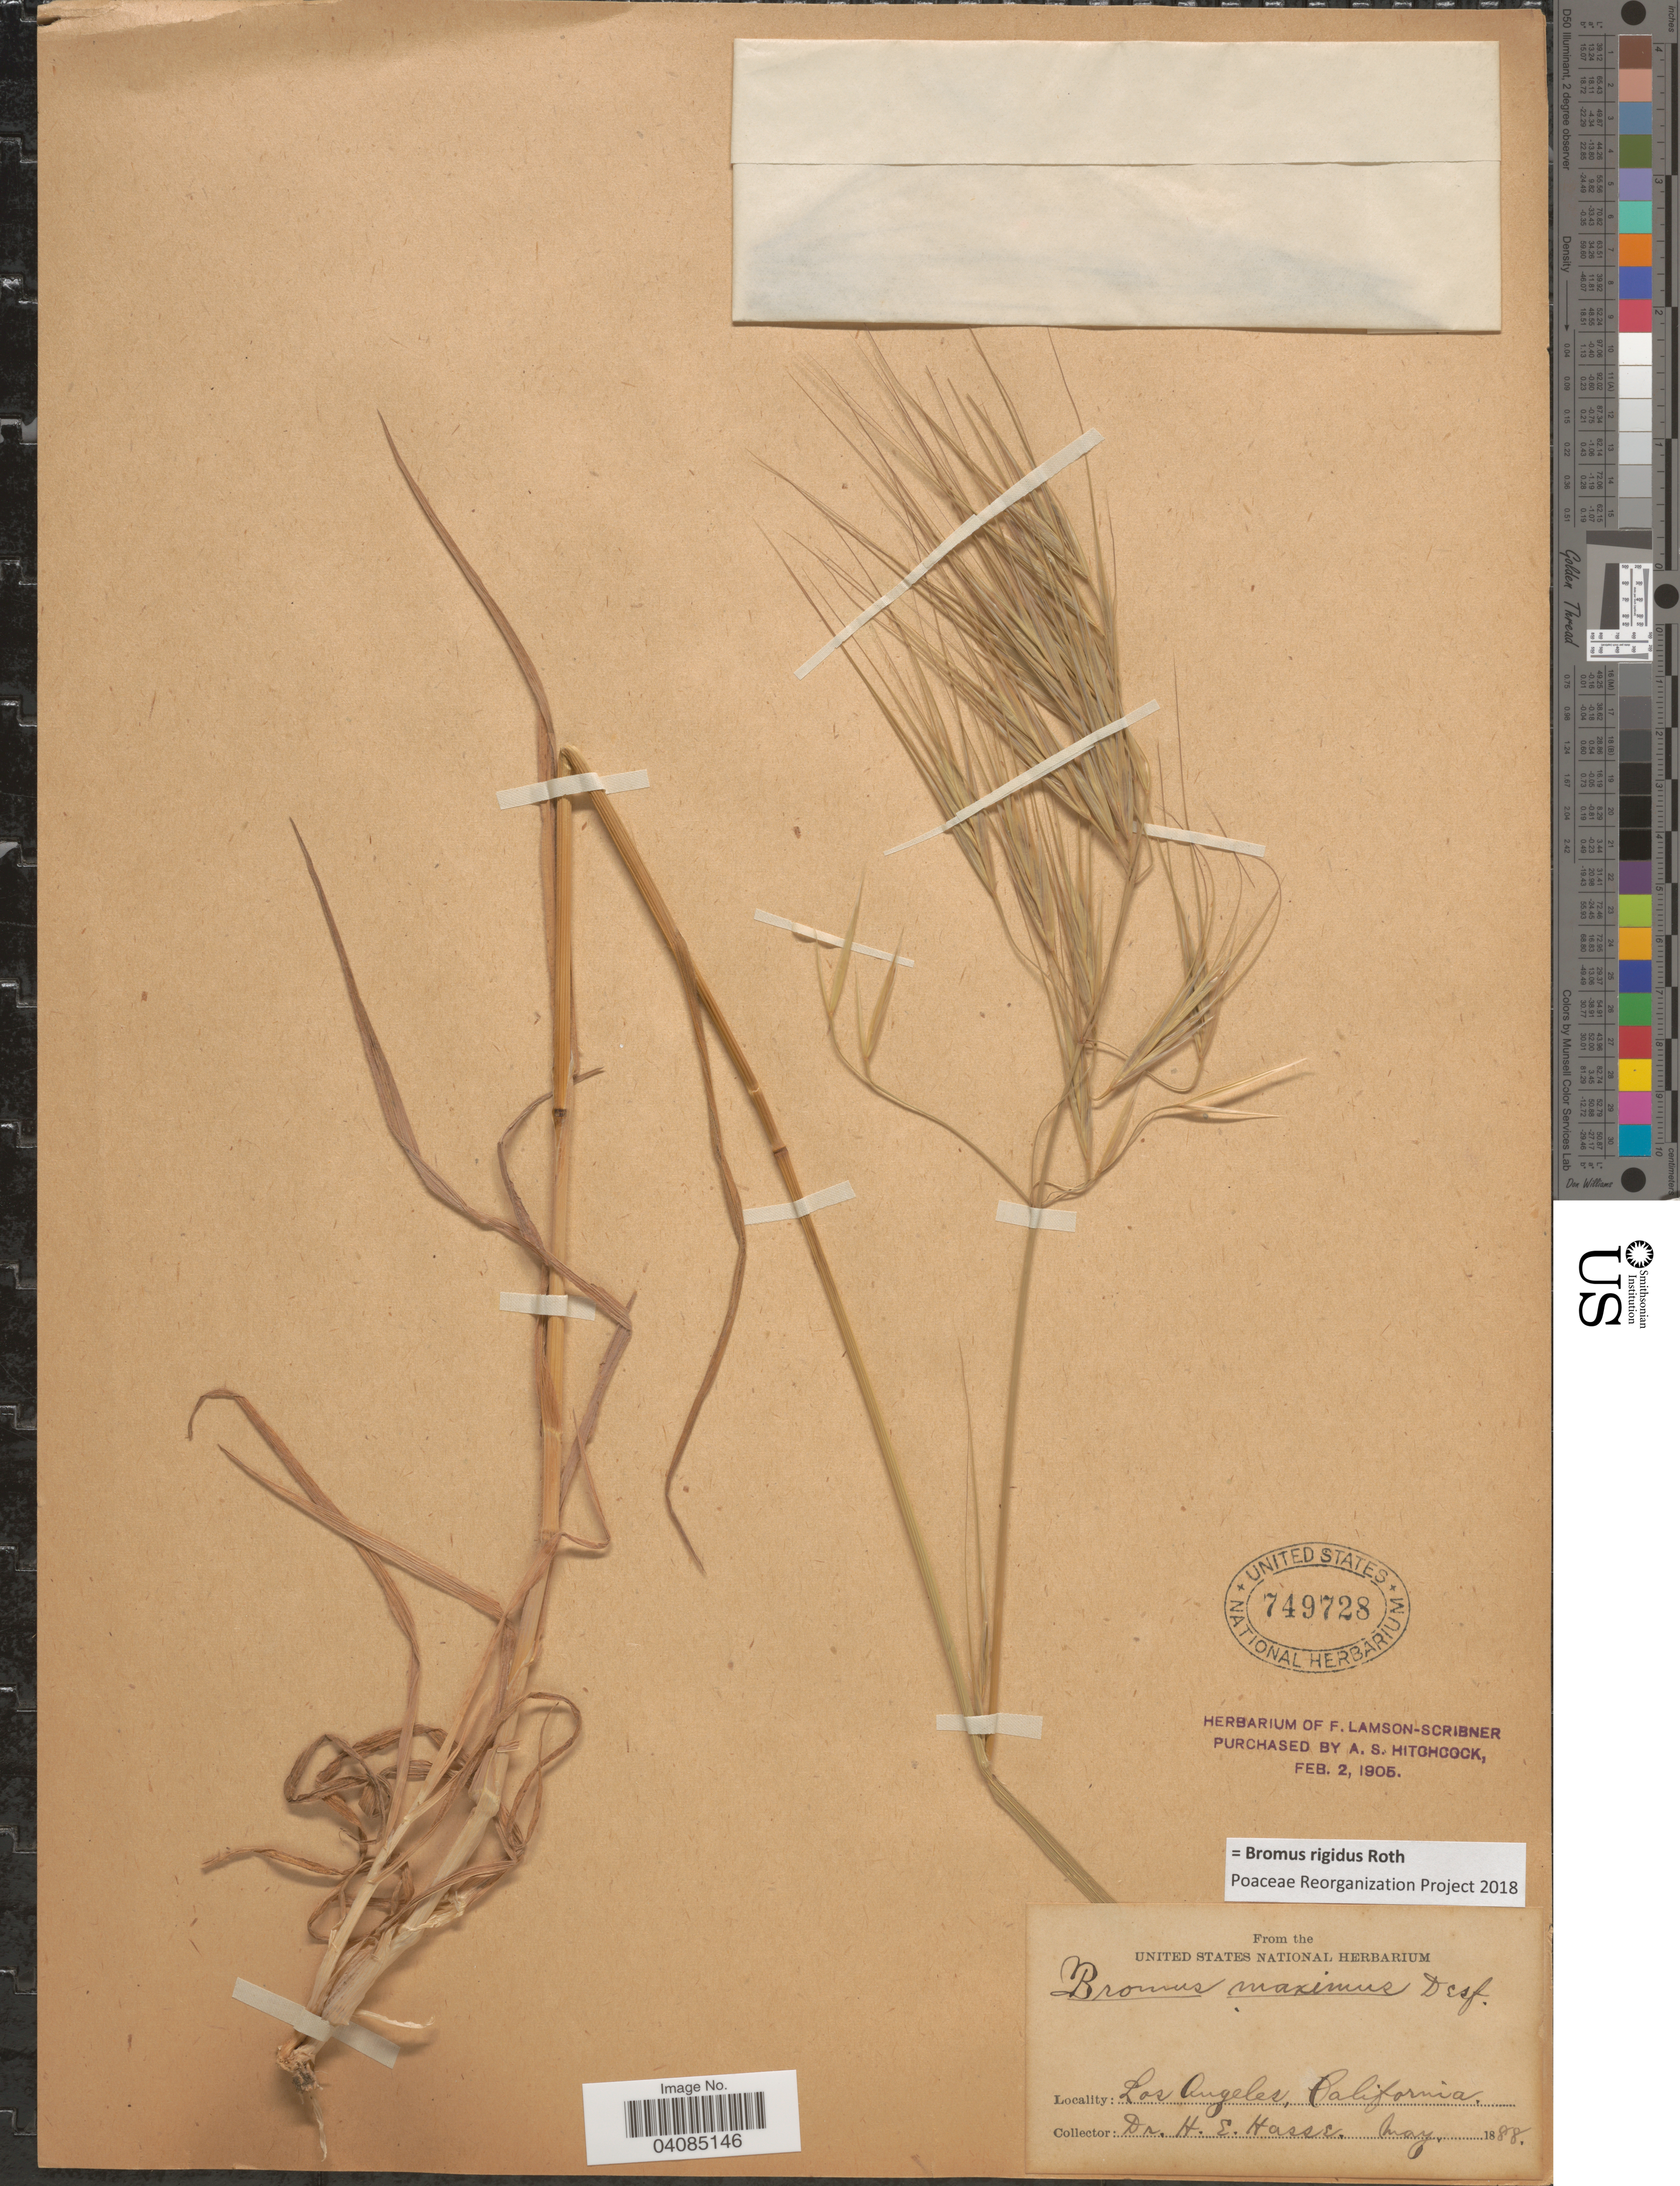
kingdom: Plantae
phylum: Tracheophyta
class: Liliopsida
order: Poales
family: Poaceae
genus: Bromus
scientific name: Bromus rigidus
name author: Roth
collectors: H. E. Hasse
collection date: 1888-05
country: United States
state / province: California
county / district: Los Angeles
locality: Los Angeles.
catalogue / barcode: US 749728